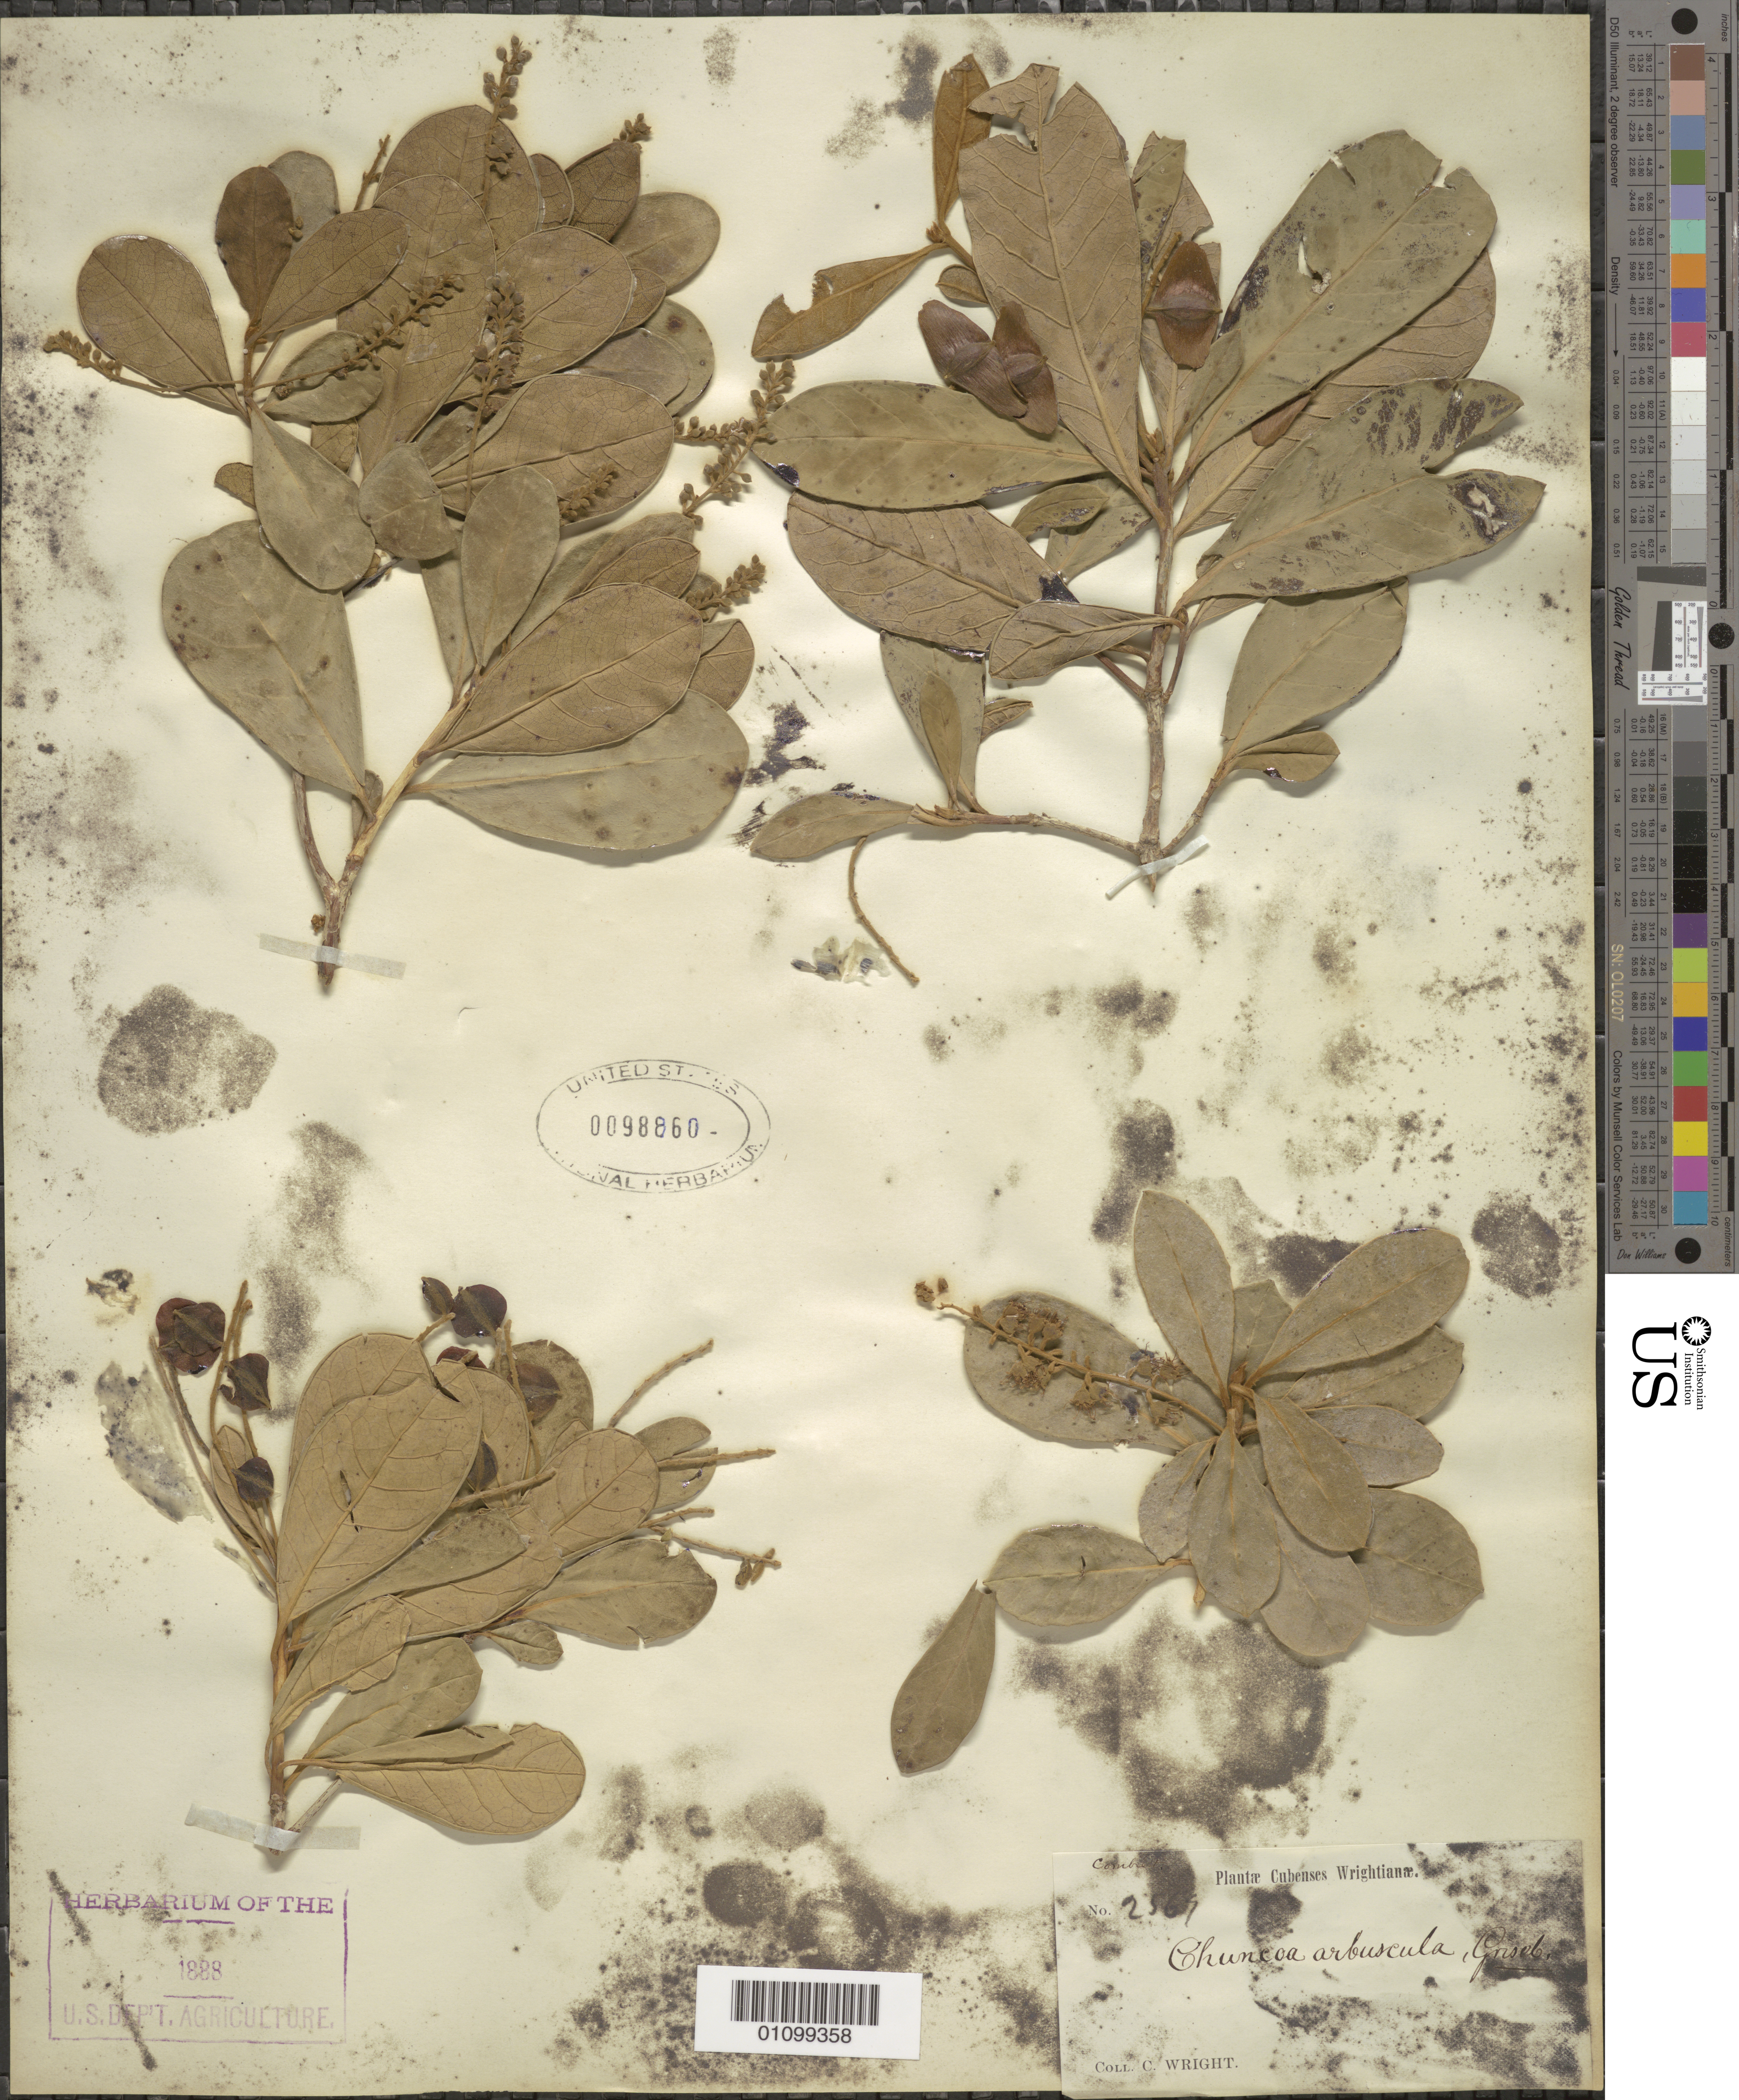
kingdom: Plantae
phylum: Tracheophyta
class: Magnoliopsida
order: Myrtales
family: Combretaceae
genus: Terminalia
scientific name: Terminalia domingensis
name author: Urb.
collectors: C. Wright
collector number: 2569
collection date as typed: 01 Jan 1865 to 31 Dec 1865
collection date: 1865-01-01/1865-12-31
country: Cuba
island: Cuba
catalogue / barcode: US 98860